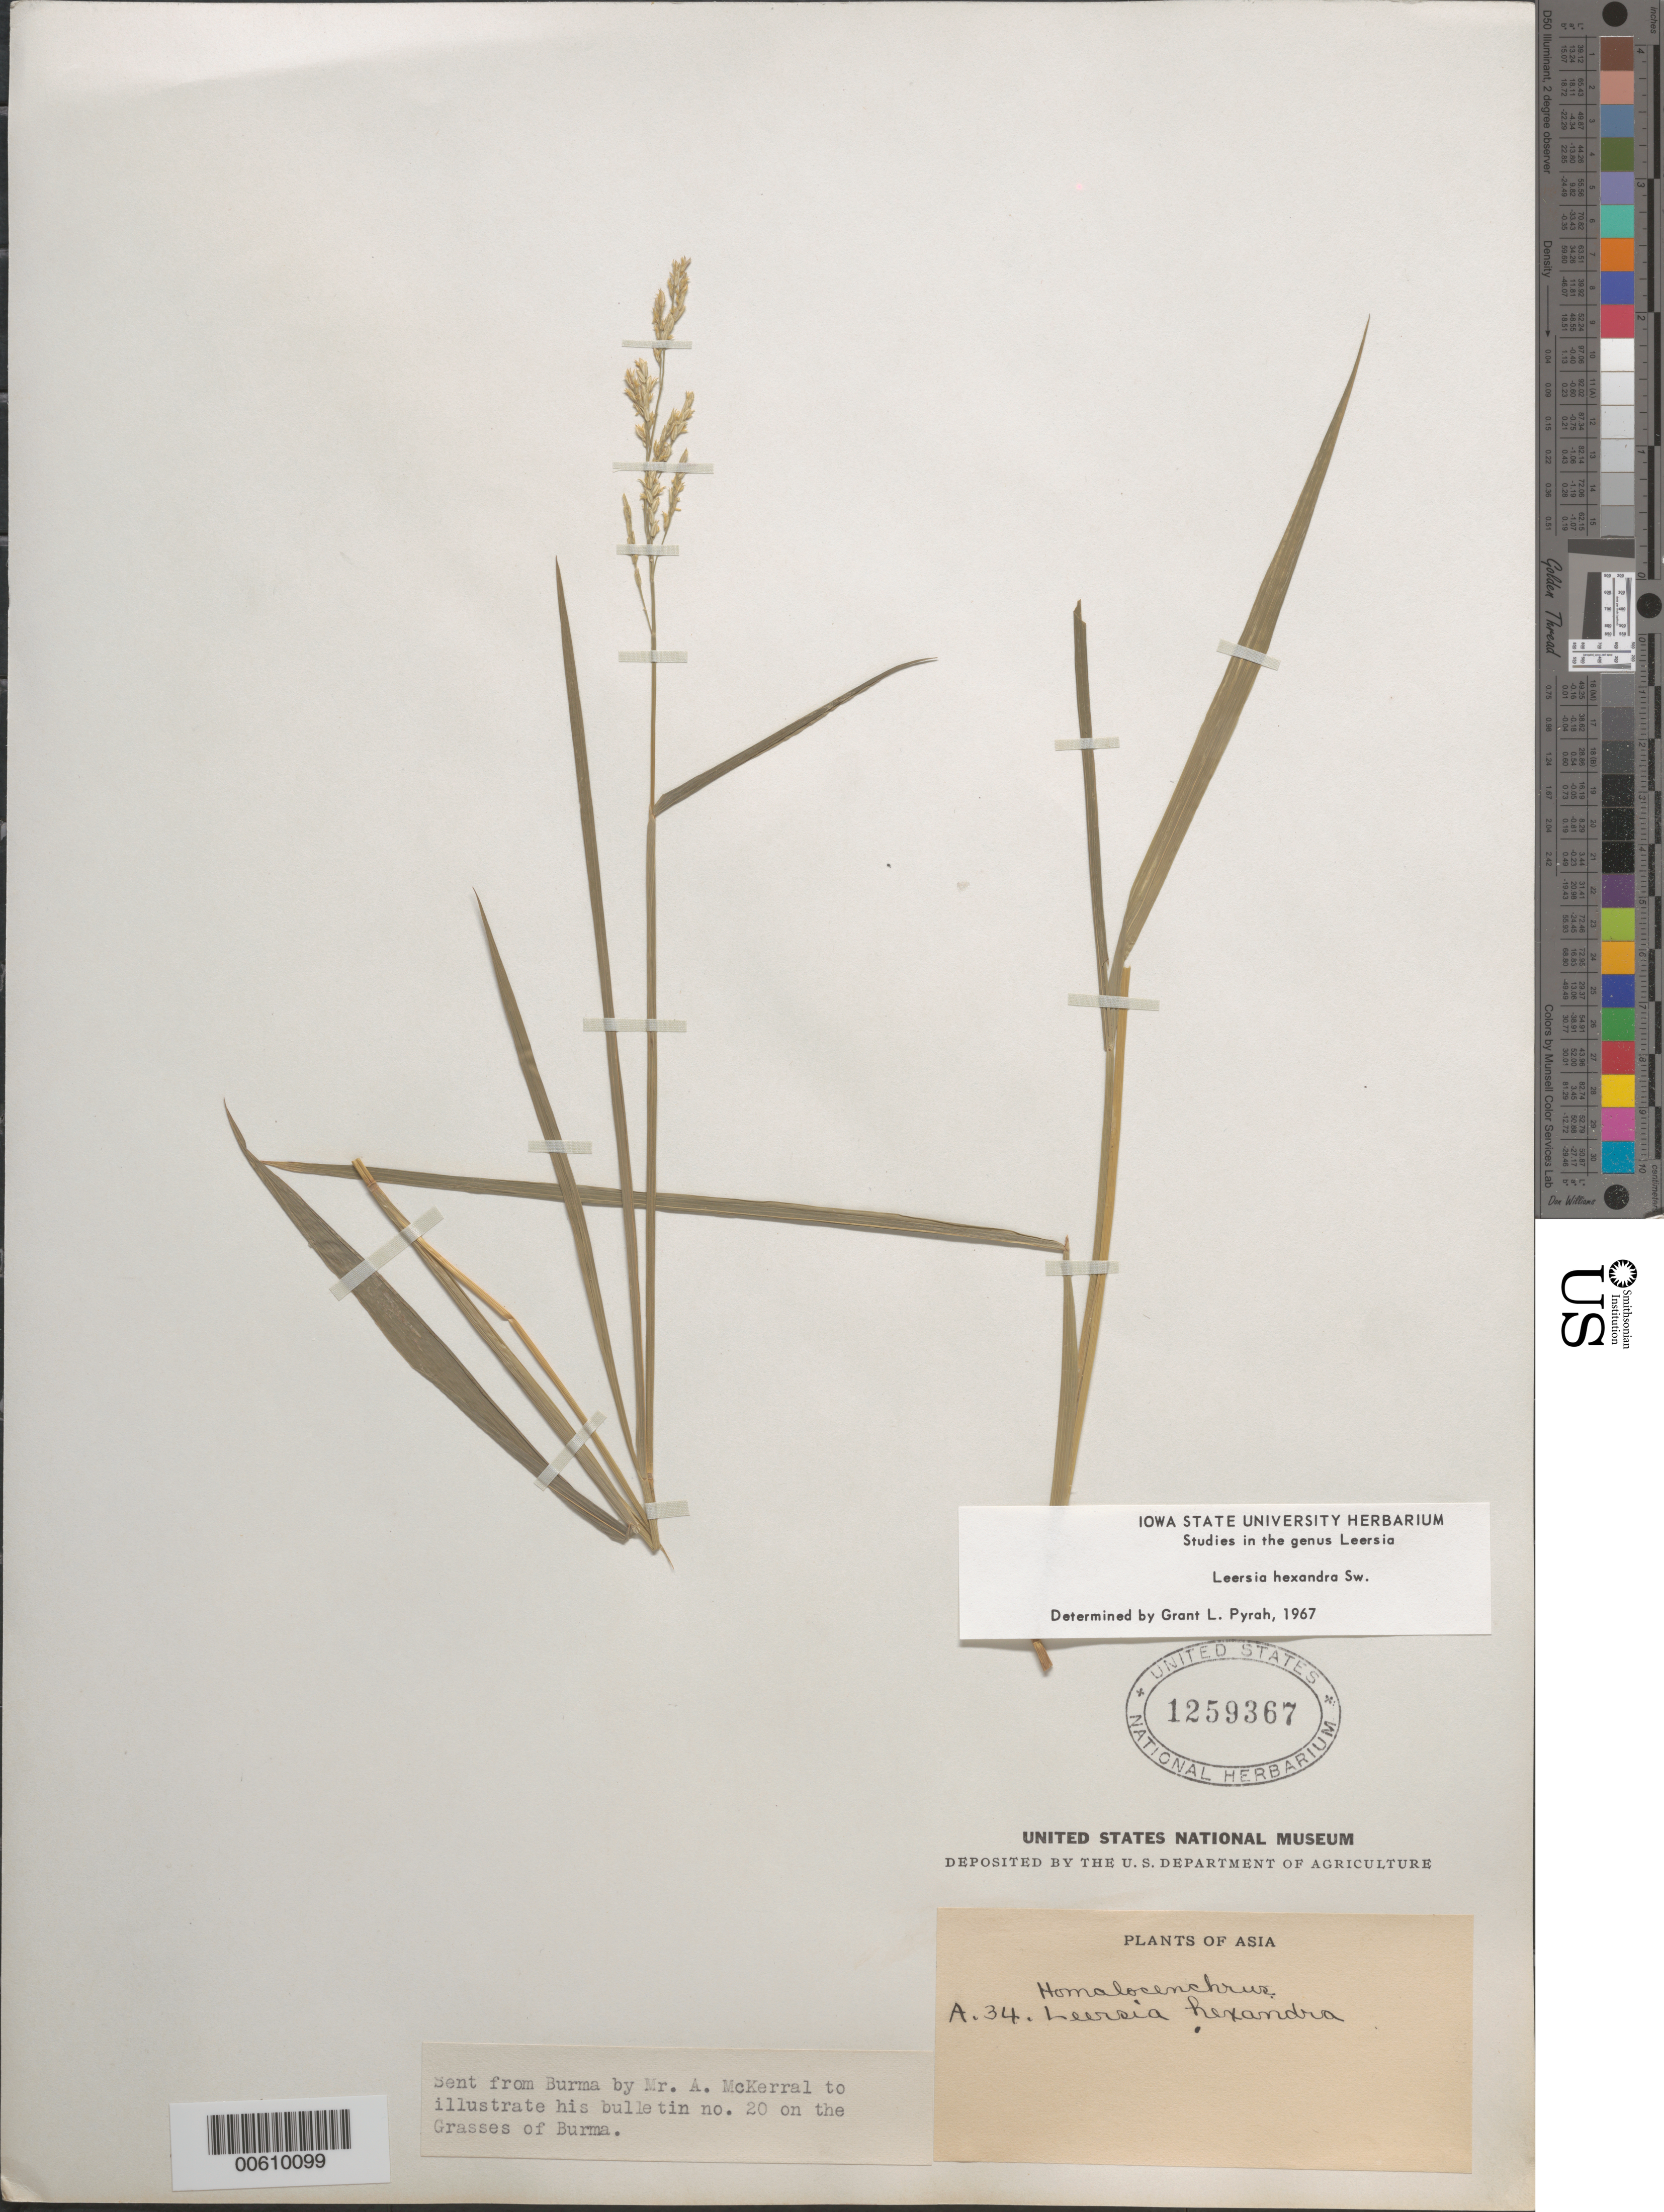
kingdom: Plantae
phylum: Tracheophyta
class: Liliopsida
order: Poales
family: Poaceae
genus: Leersia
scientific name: Leersia hexandra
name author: Sw.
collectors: A. McKerral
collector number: A 34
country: Myanmar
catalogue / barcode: US 1259367